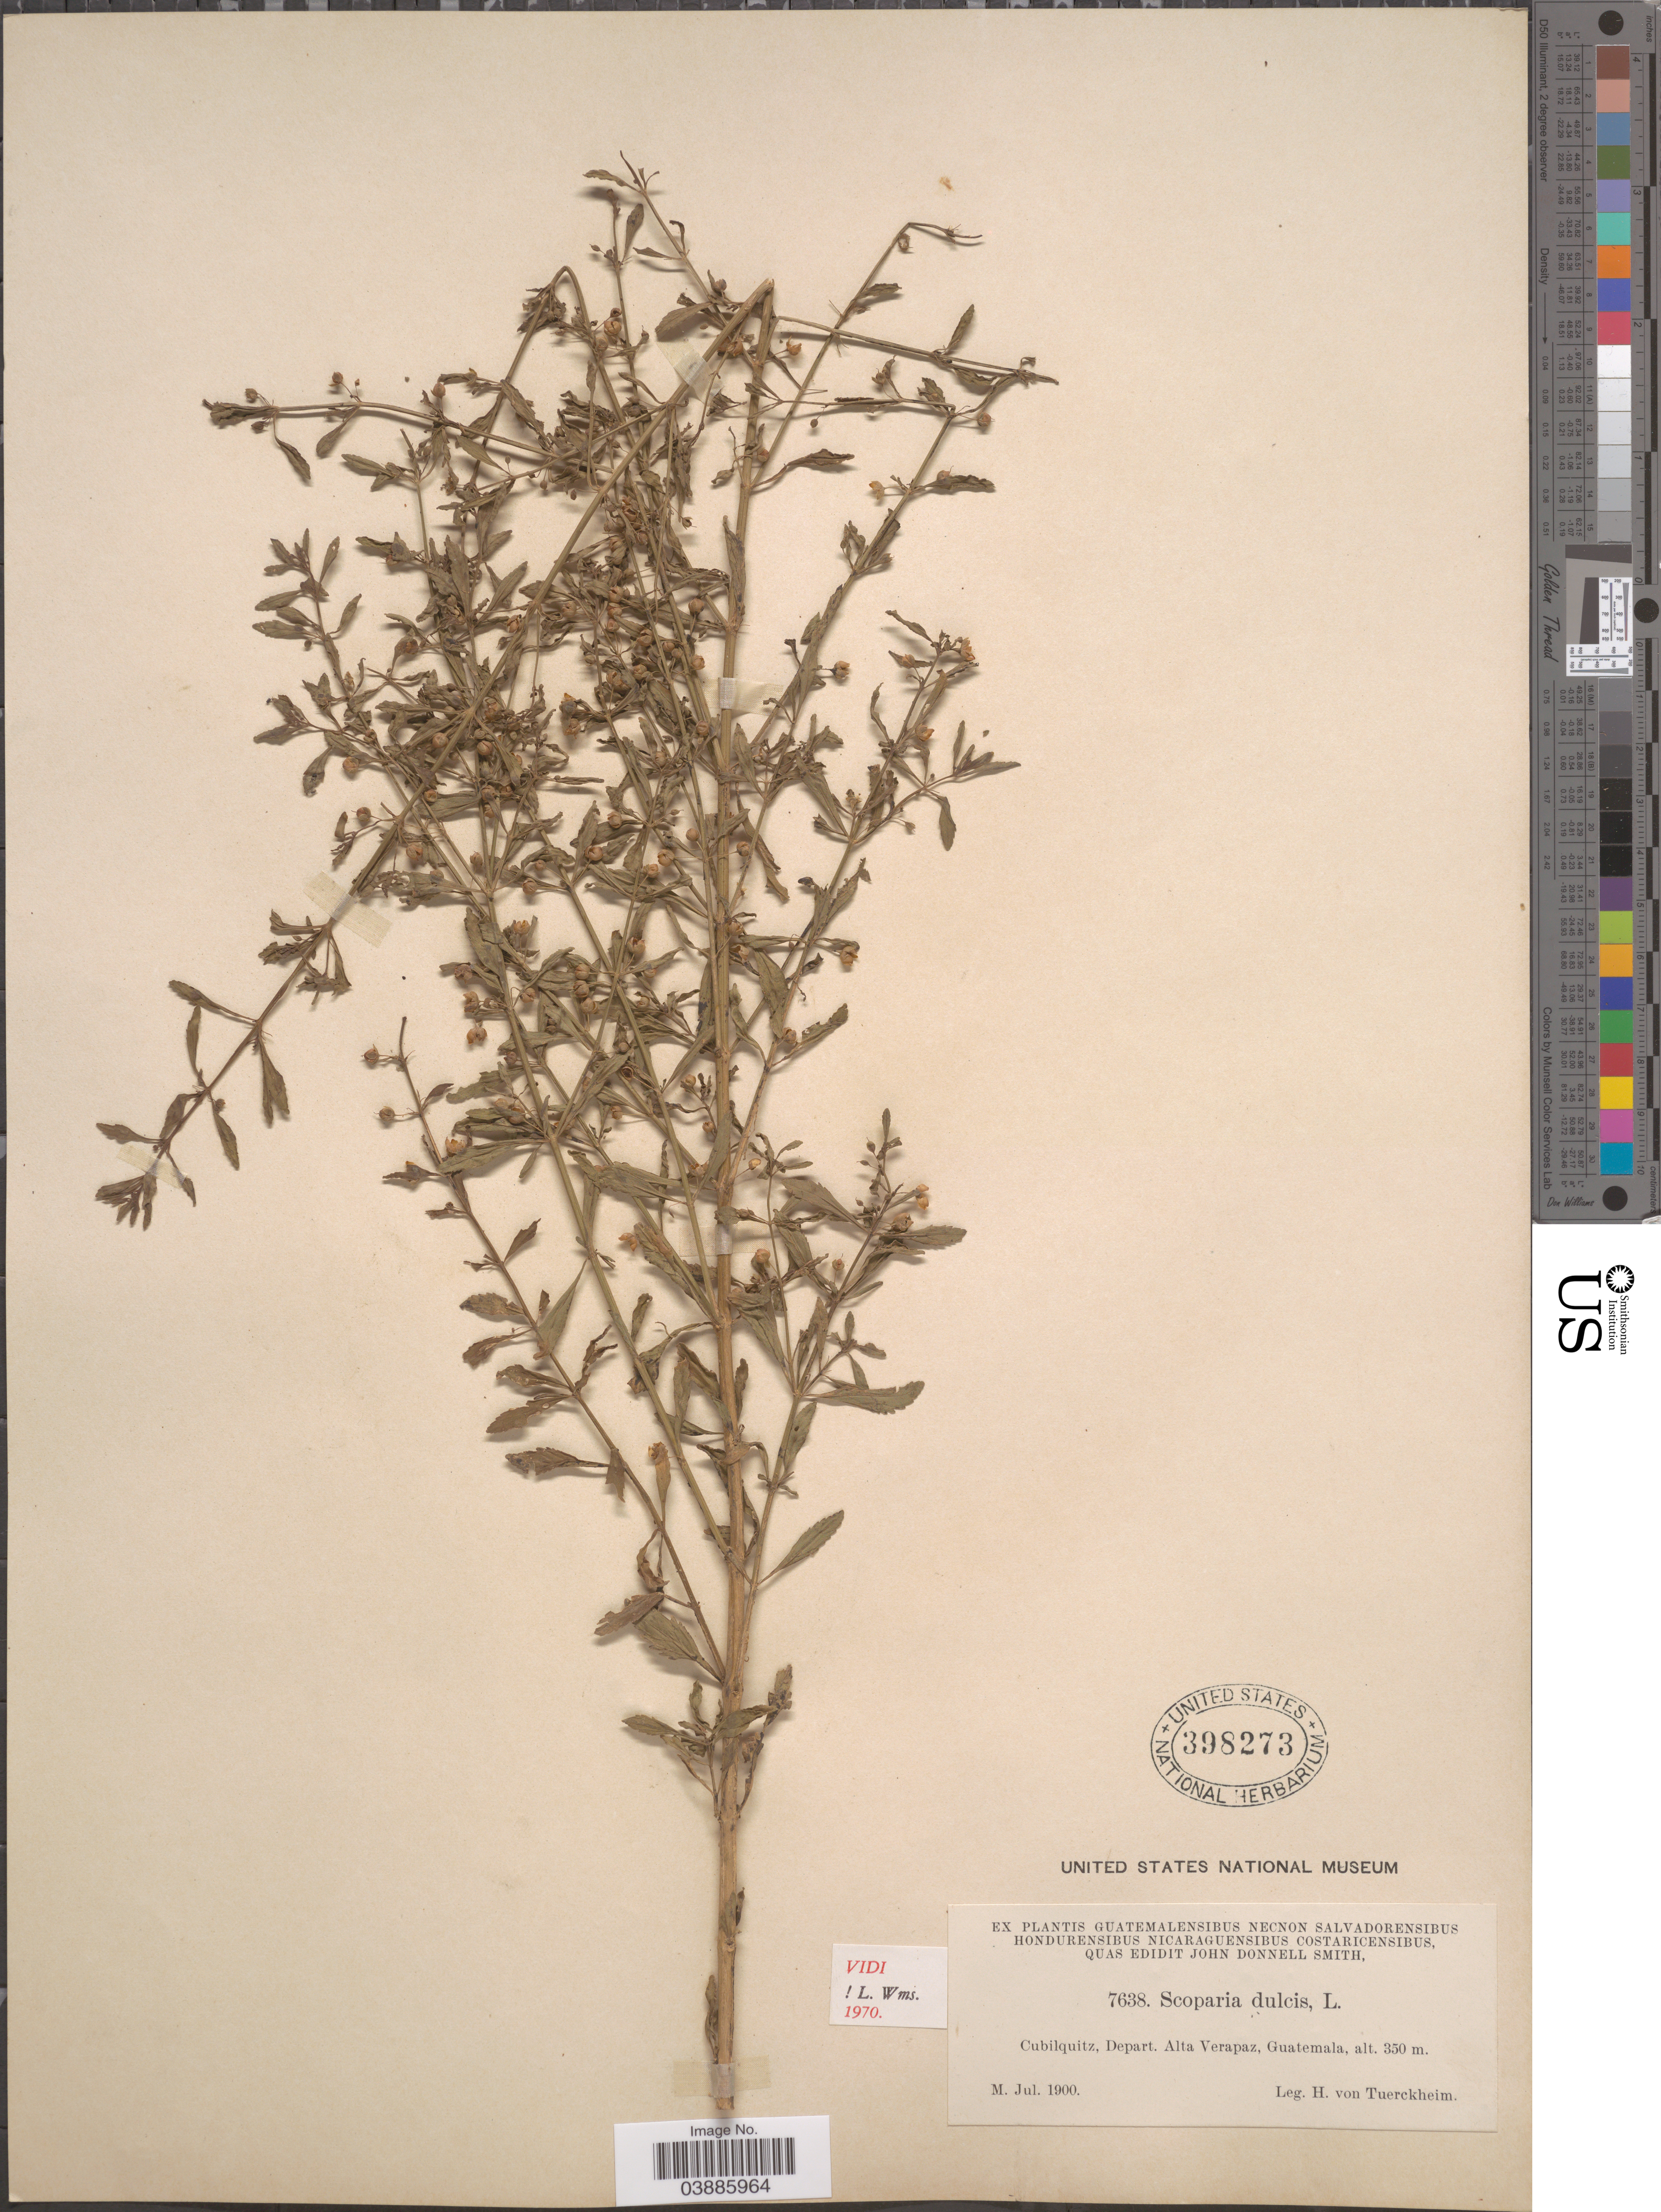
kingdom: Plantae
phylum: Tracheophyta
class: Magnoliopsida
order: Lamiales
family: Plantaginaceae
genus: Scoparia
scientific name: Scoparia dulcis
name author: L.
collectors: H. von Türckheim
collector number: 7638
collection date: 1900-07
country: Guatemala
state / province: Alta Verapaz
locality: Cubilquitz, Depart. Alta Verapaz.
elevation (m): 350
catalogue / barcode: US 398273